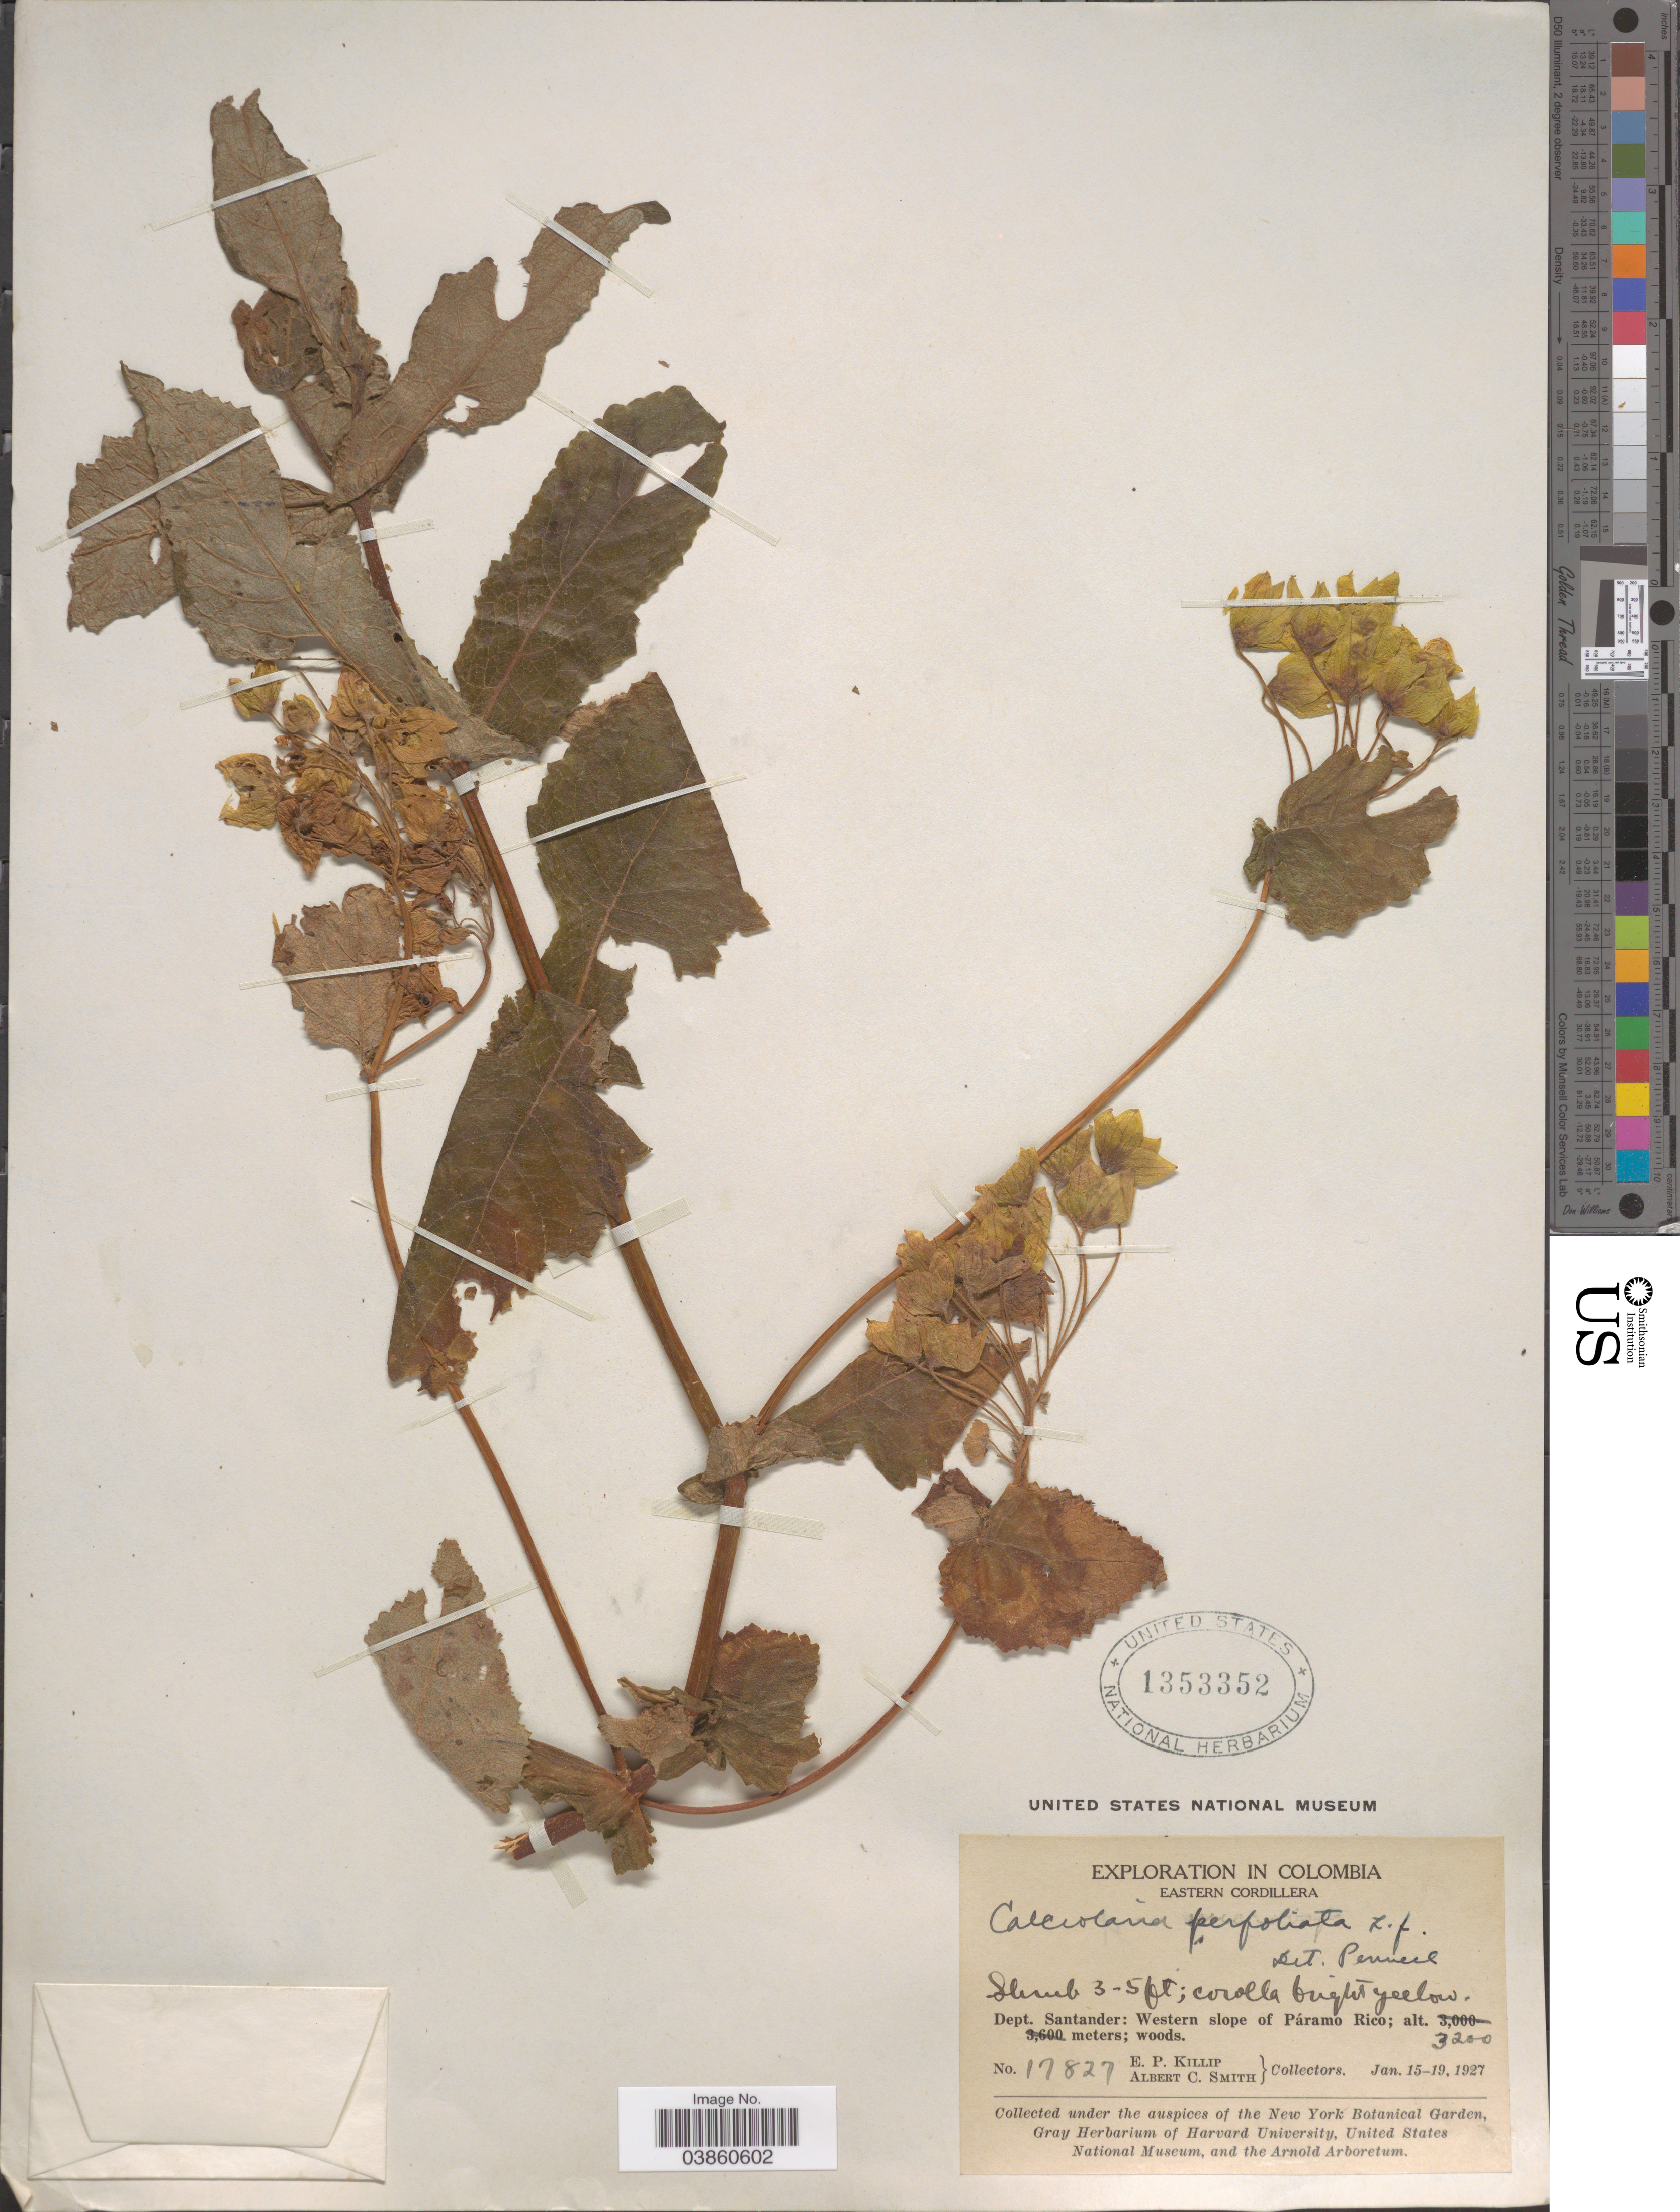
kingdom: Plantae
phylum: Tracheophyta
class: Magnoliopsida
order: Lamiales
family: Calceolariaceae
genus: Calceolaria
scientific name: Calceolaria perfoliata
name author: L. f.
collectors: E. P. Killip & A. C. Smith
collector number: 17827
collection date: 1927-01-15/1927-01-19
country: Colombia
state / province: Santander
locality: Eastern Cordillera. Dept. Santander: Western slope of Páramo Rico.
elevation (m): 3200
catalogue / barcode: US 1353352